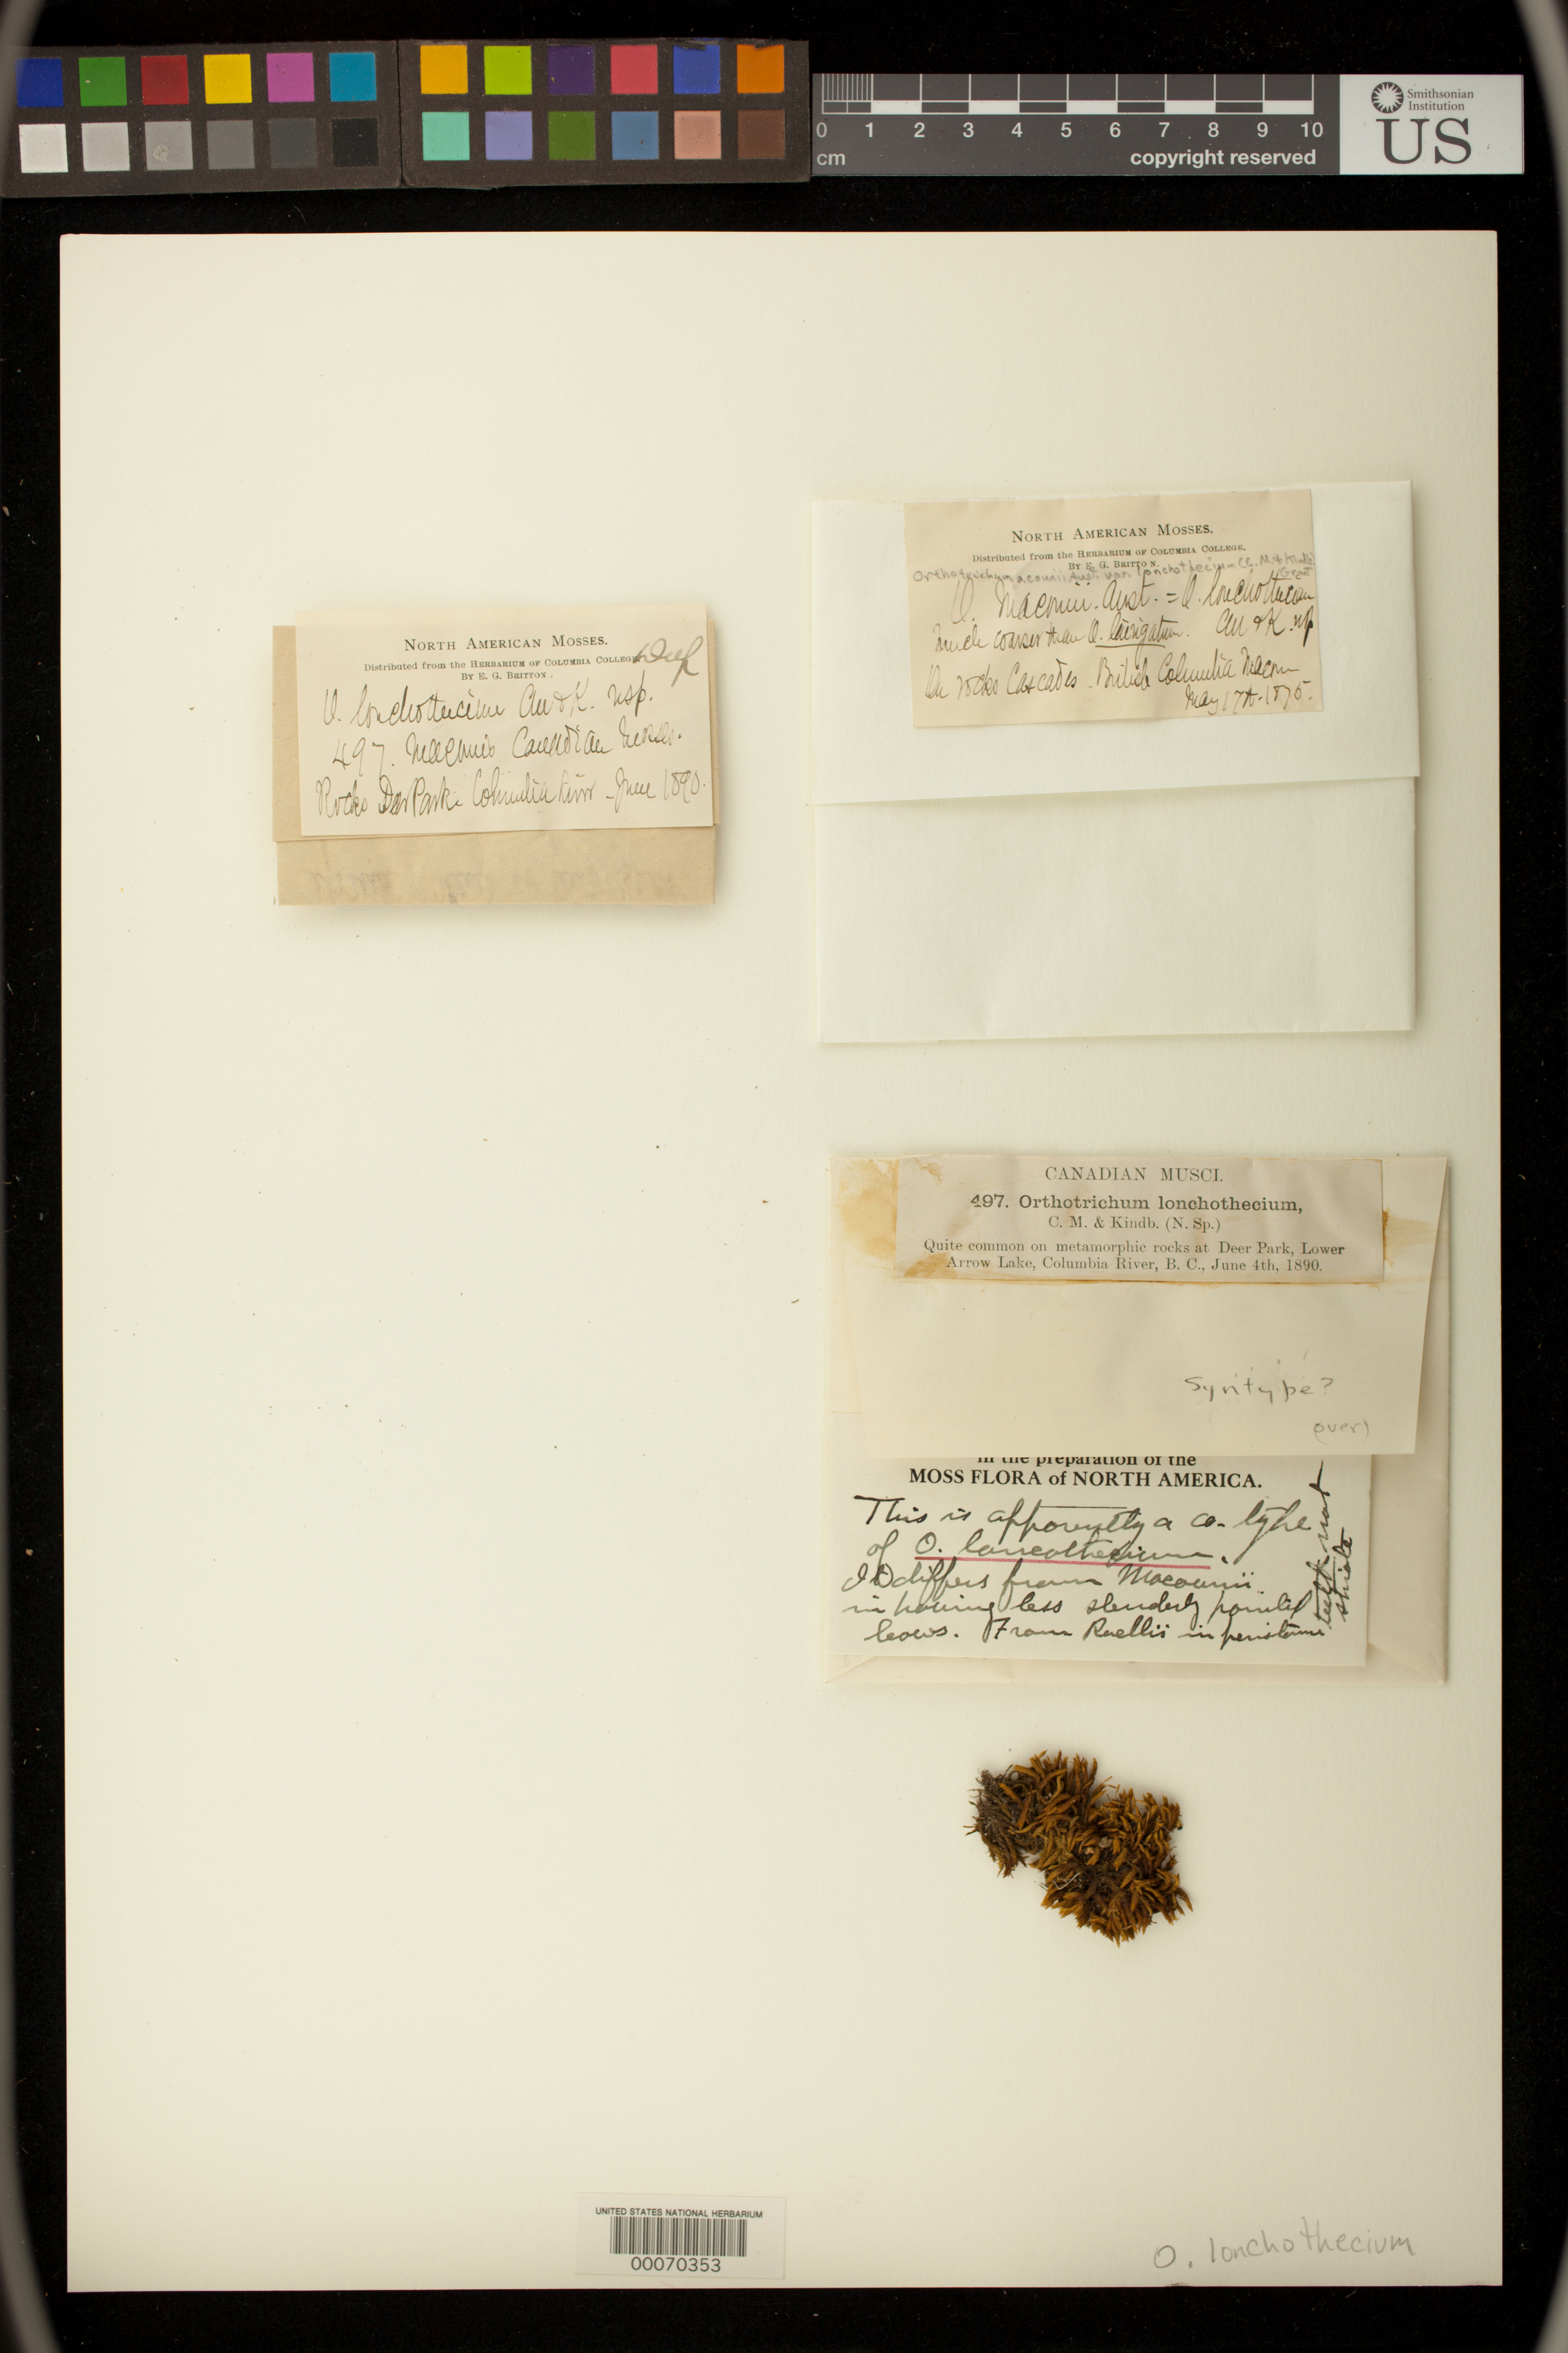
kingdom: Plantae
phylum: Bryophyta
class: Bryopsida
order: Orthotrichales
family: Orthotrichaceae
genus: Orthotrichum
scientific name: Orthotrichum lonchothecium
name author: Müll. Hal. & Kindb. in Macoun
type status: Syntype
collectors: J. M. Macoun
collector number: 497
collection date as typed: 04 Jul 1890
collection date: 1890-07-04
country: Canada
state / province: British Columbia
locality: Deer Park, lower Arrow Lake, Columbia R.